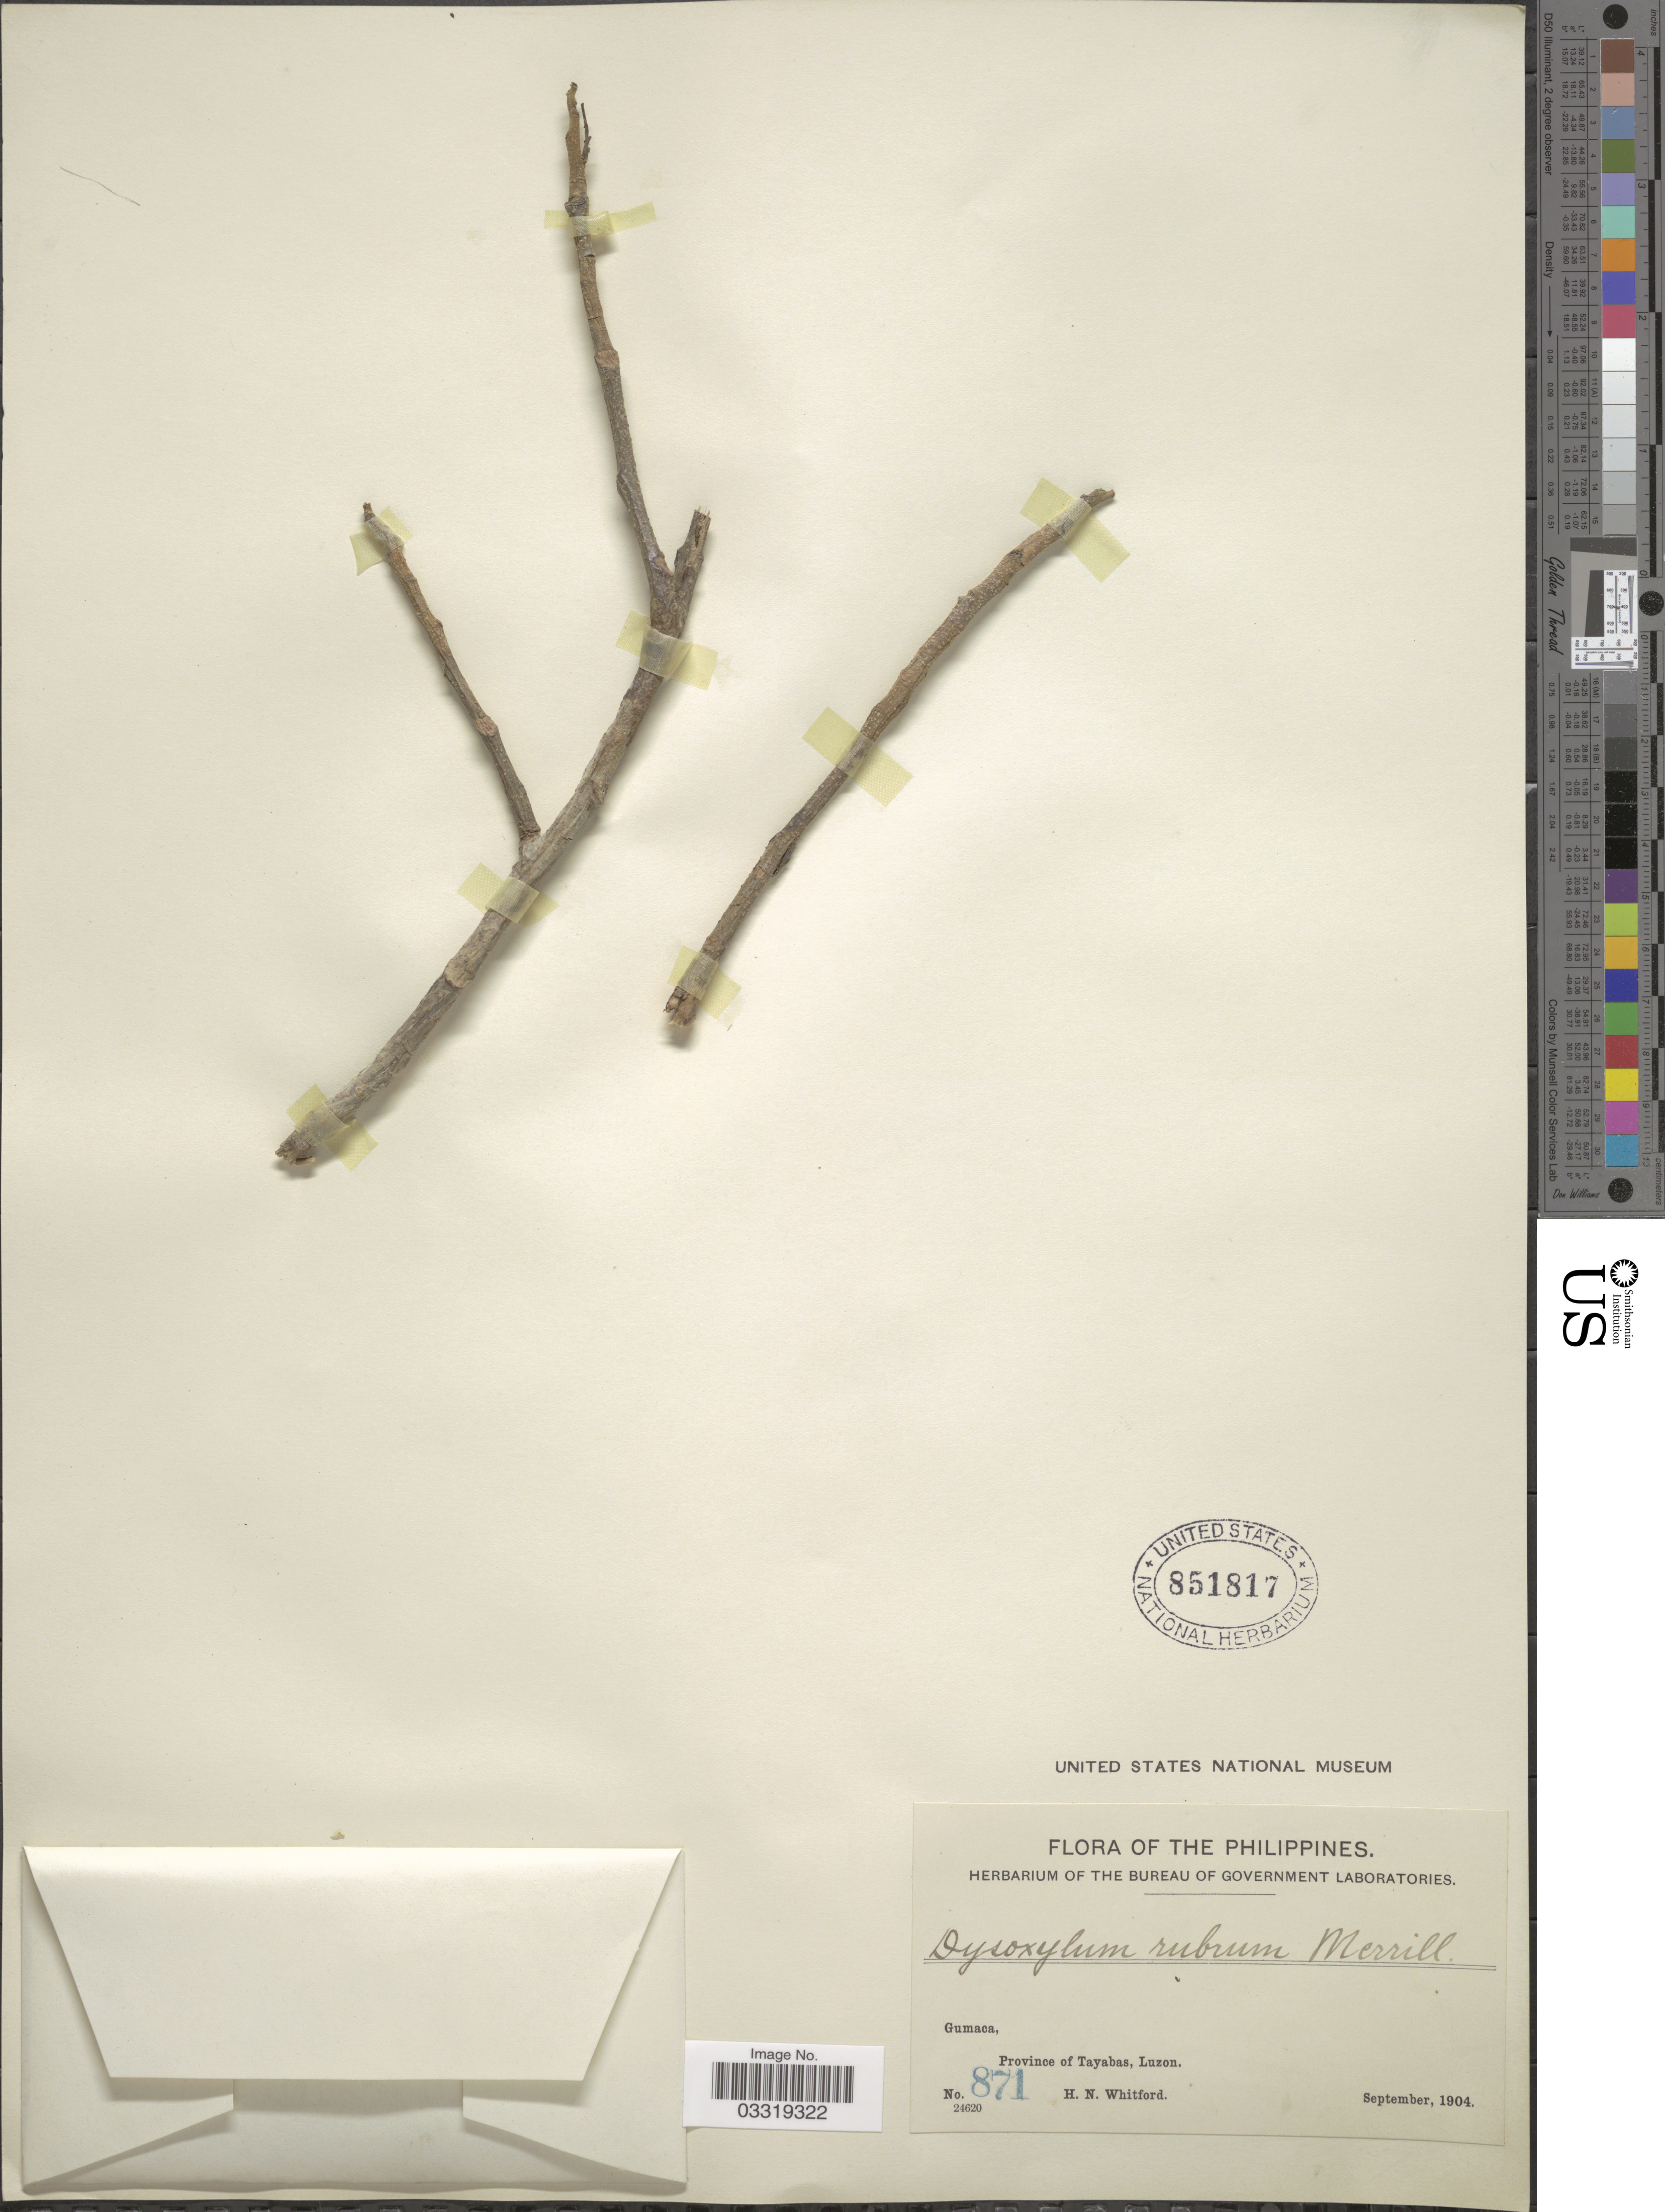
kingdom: Plantae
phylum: Tracheophyta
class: Magnoliopsida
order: Sapindales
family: Meliaceae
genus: Goniocheton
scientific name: Goniocheton arborescens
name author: Blume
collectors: H. N. Whitford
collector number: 871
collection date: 1904-09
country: Philippines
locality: Gumaca, Province of Tayabas, Luzon.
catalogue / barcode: US 851817